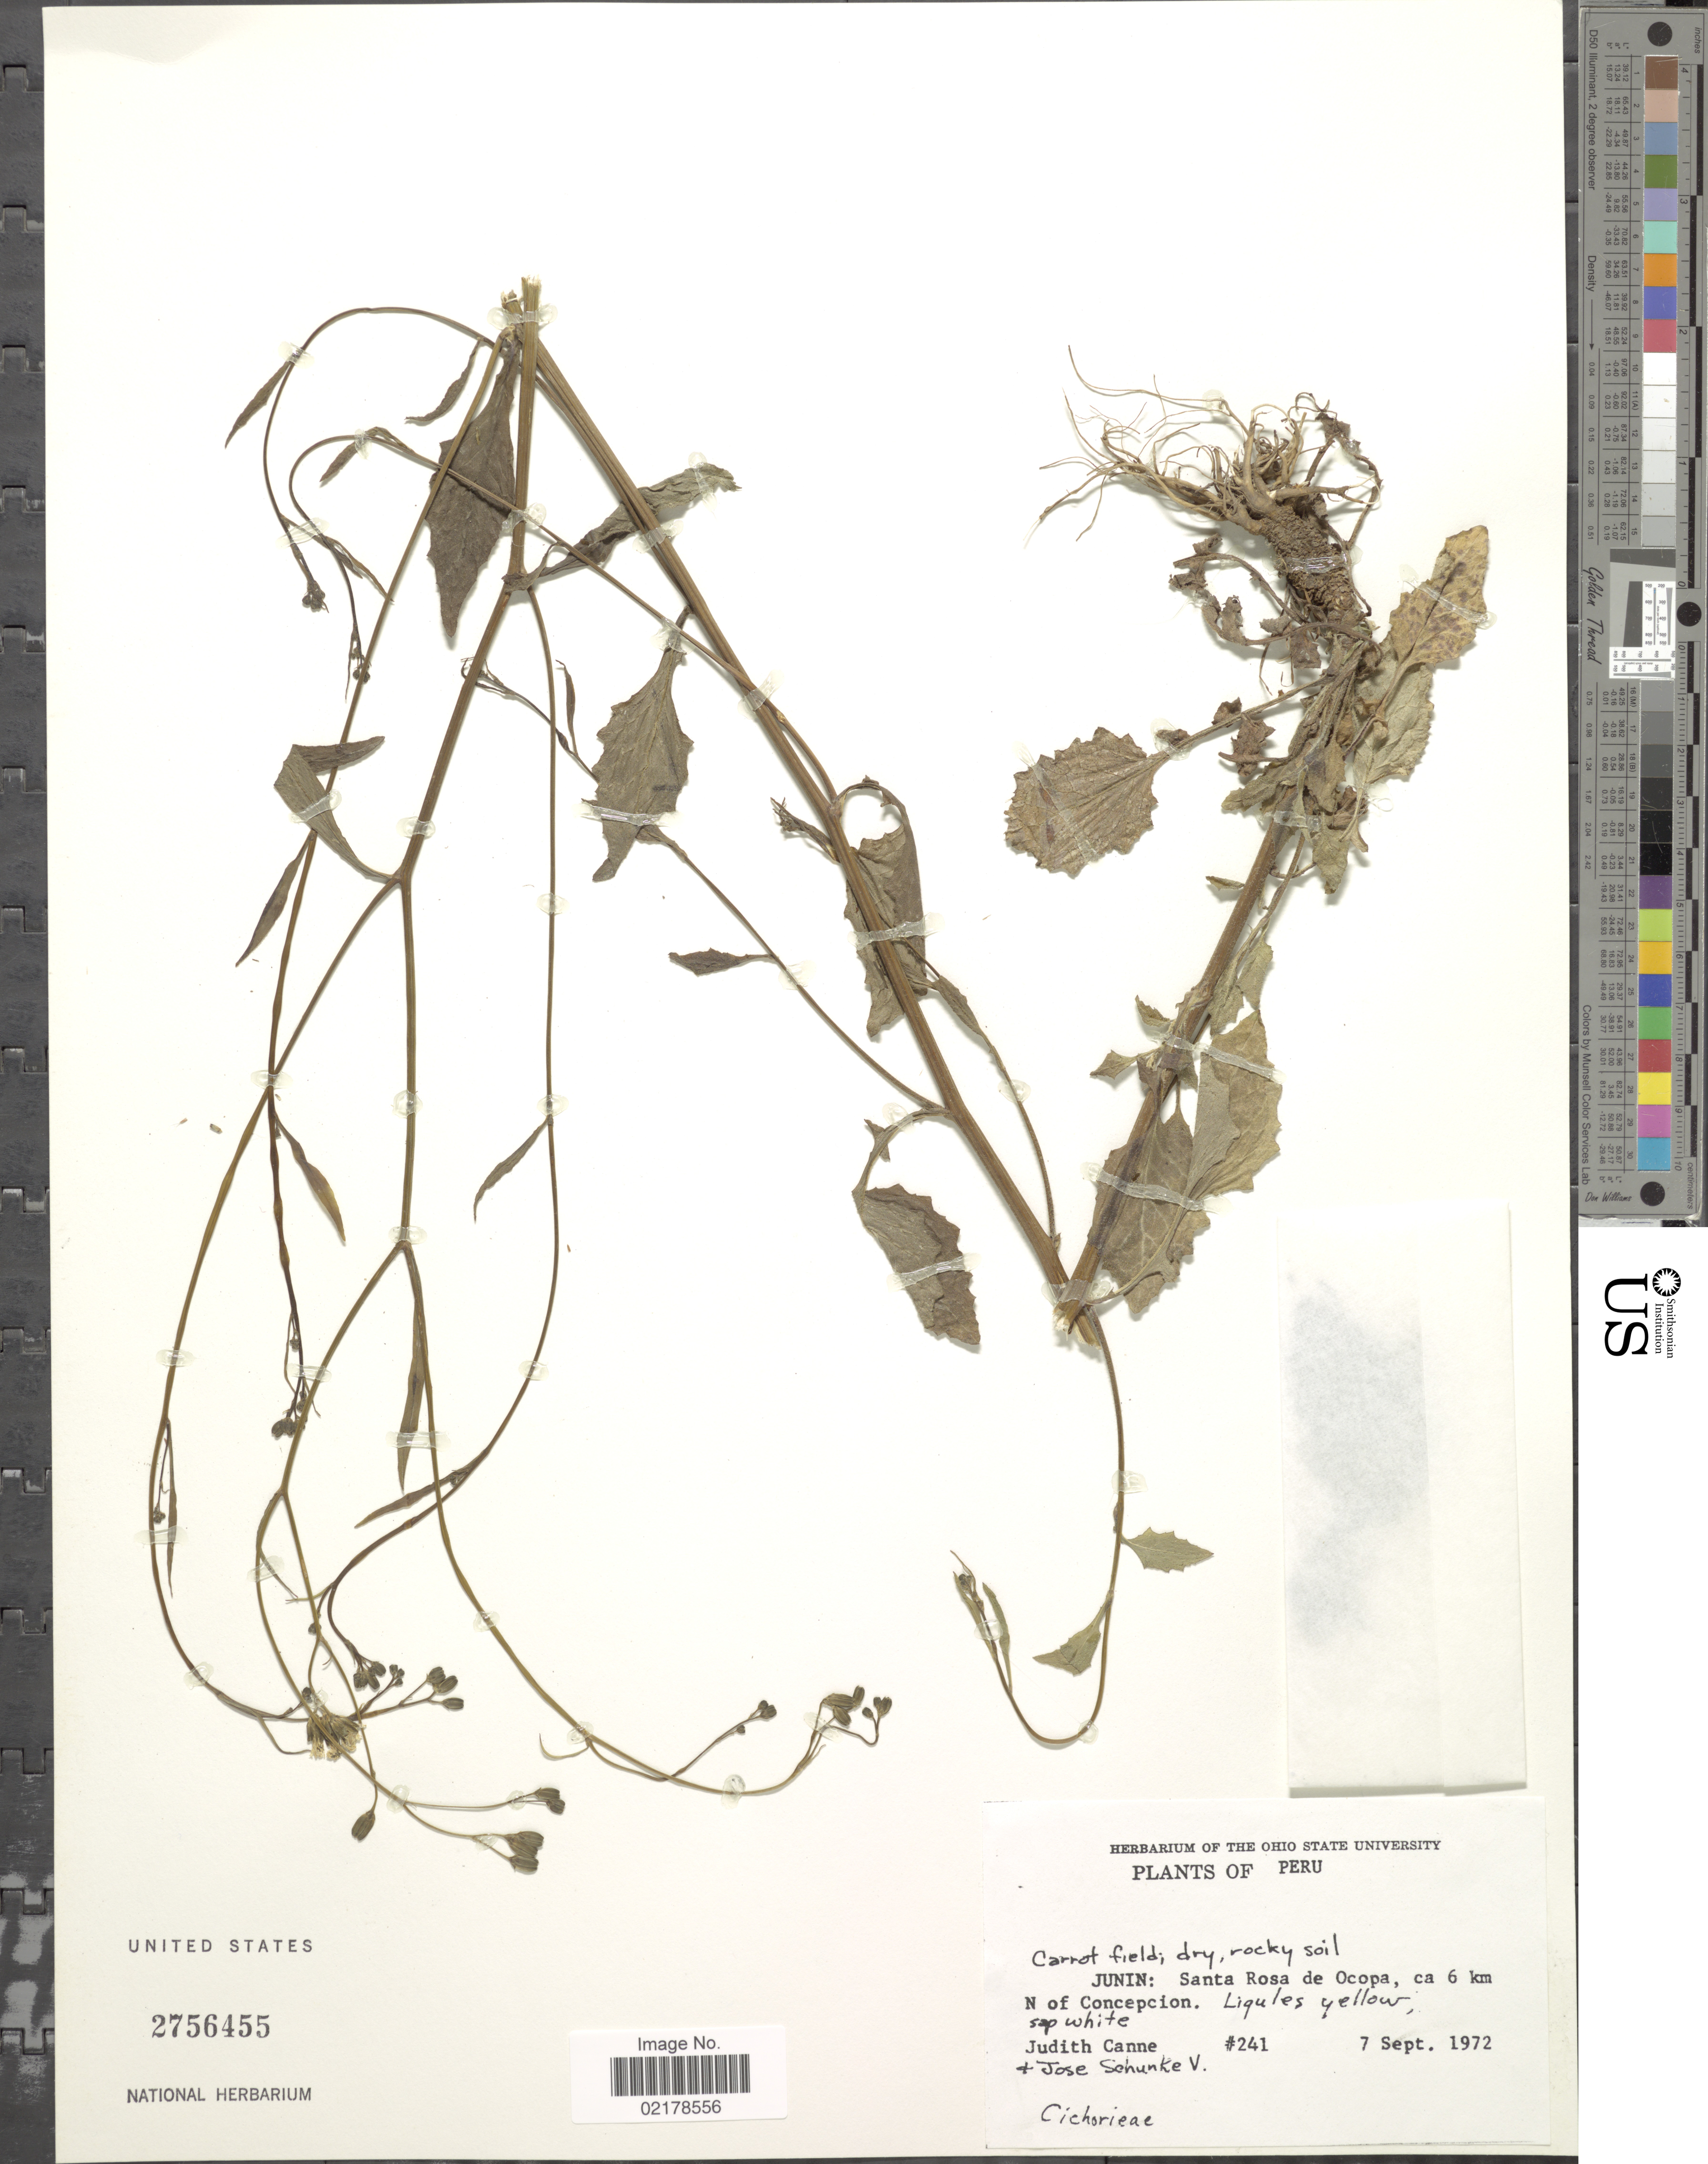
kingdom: Plantae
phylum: Tracheophyta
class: Magnoliopsida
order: Asterales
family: Asteraceae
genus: Youngia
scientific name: Youngia japonica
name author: (L.) DC.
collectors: J. M. Canne-Hilliker & J. Schunke Vigo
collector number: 241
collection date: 1972-09-07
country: Peru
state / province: Junín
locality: Santa Rosa de Ocapa, ca 6 km N of Concepcion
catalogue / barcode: US 2756455